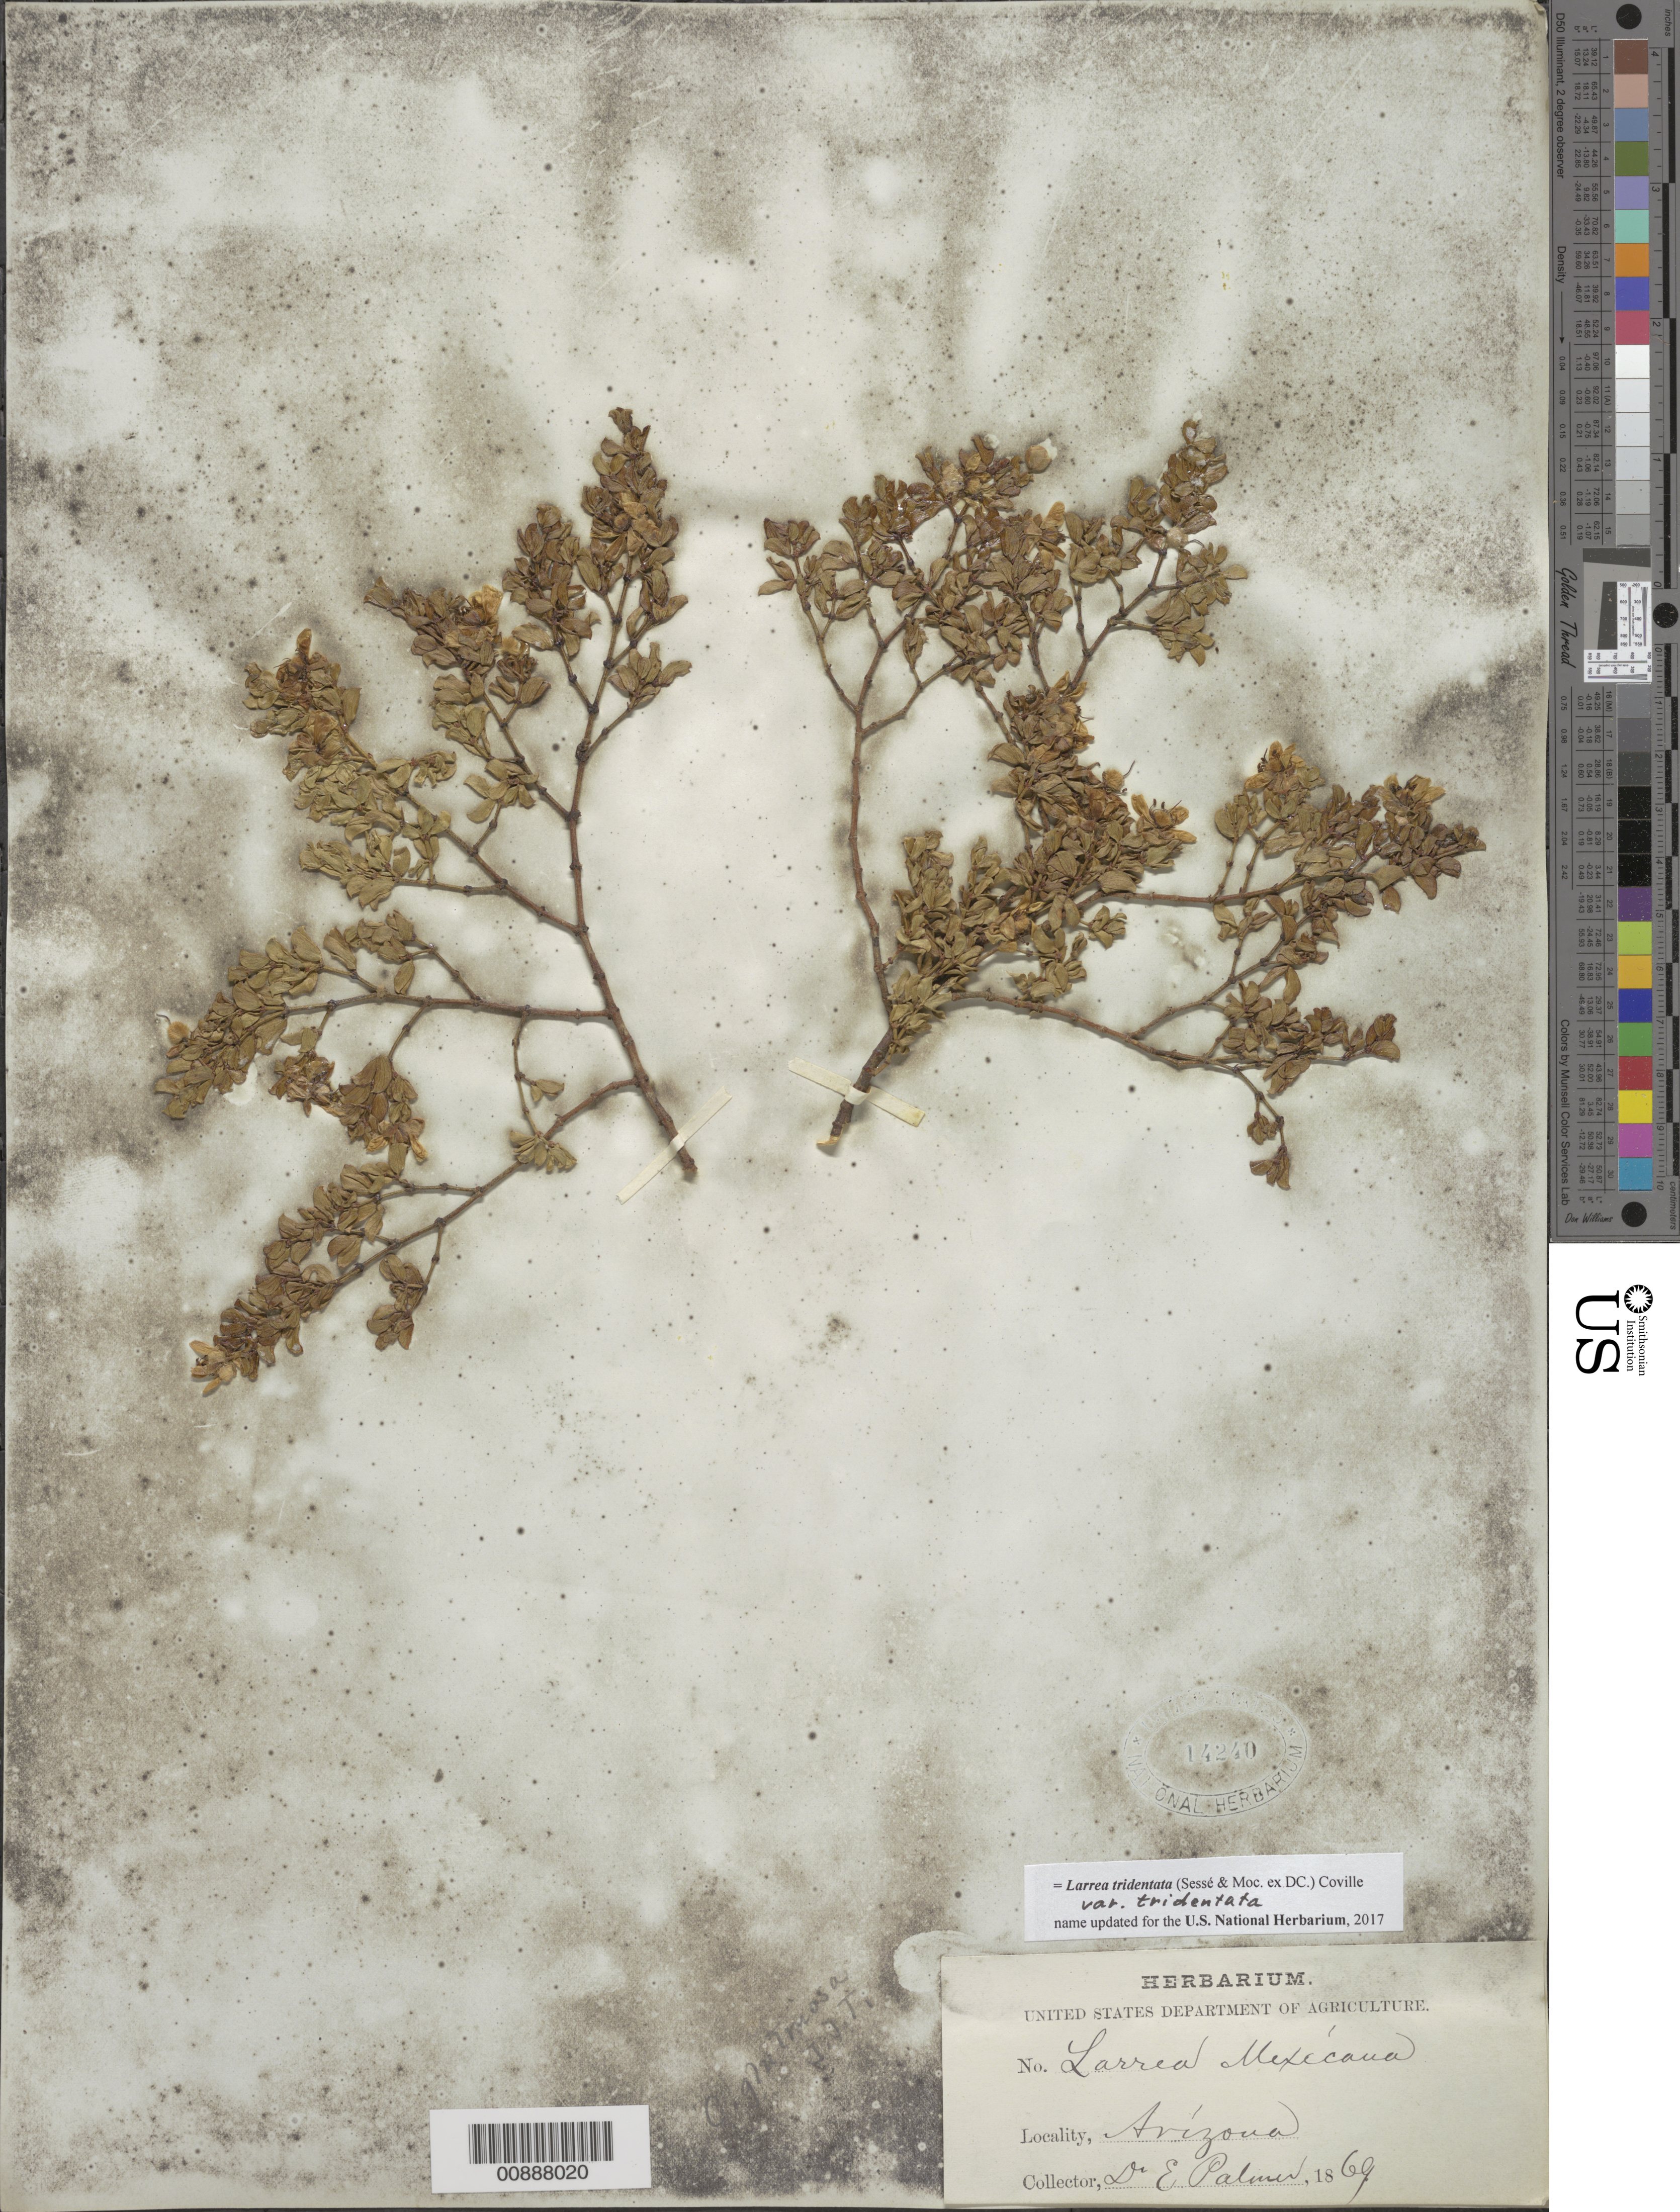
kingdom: Plantae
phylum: Tracheophyta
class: Magnoliopsida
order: Zygophyllales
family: Zygophyllaceae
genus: Larrea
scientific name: Larrea tridentata var. tridentata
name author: (Sessé & Moc. ex DC.) Coville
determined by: Strong, M. T., (US), Smithsonian Institution - National Museum of Natural History (UNITED STATES)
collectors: E. Palmer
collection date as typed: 1869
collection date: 1869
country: United States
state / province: Arizona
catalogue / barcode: US 14240